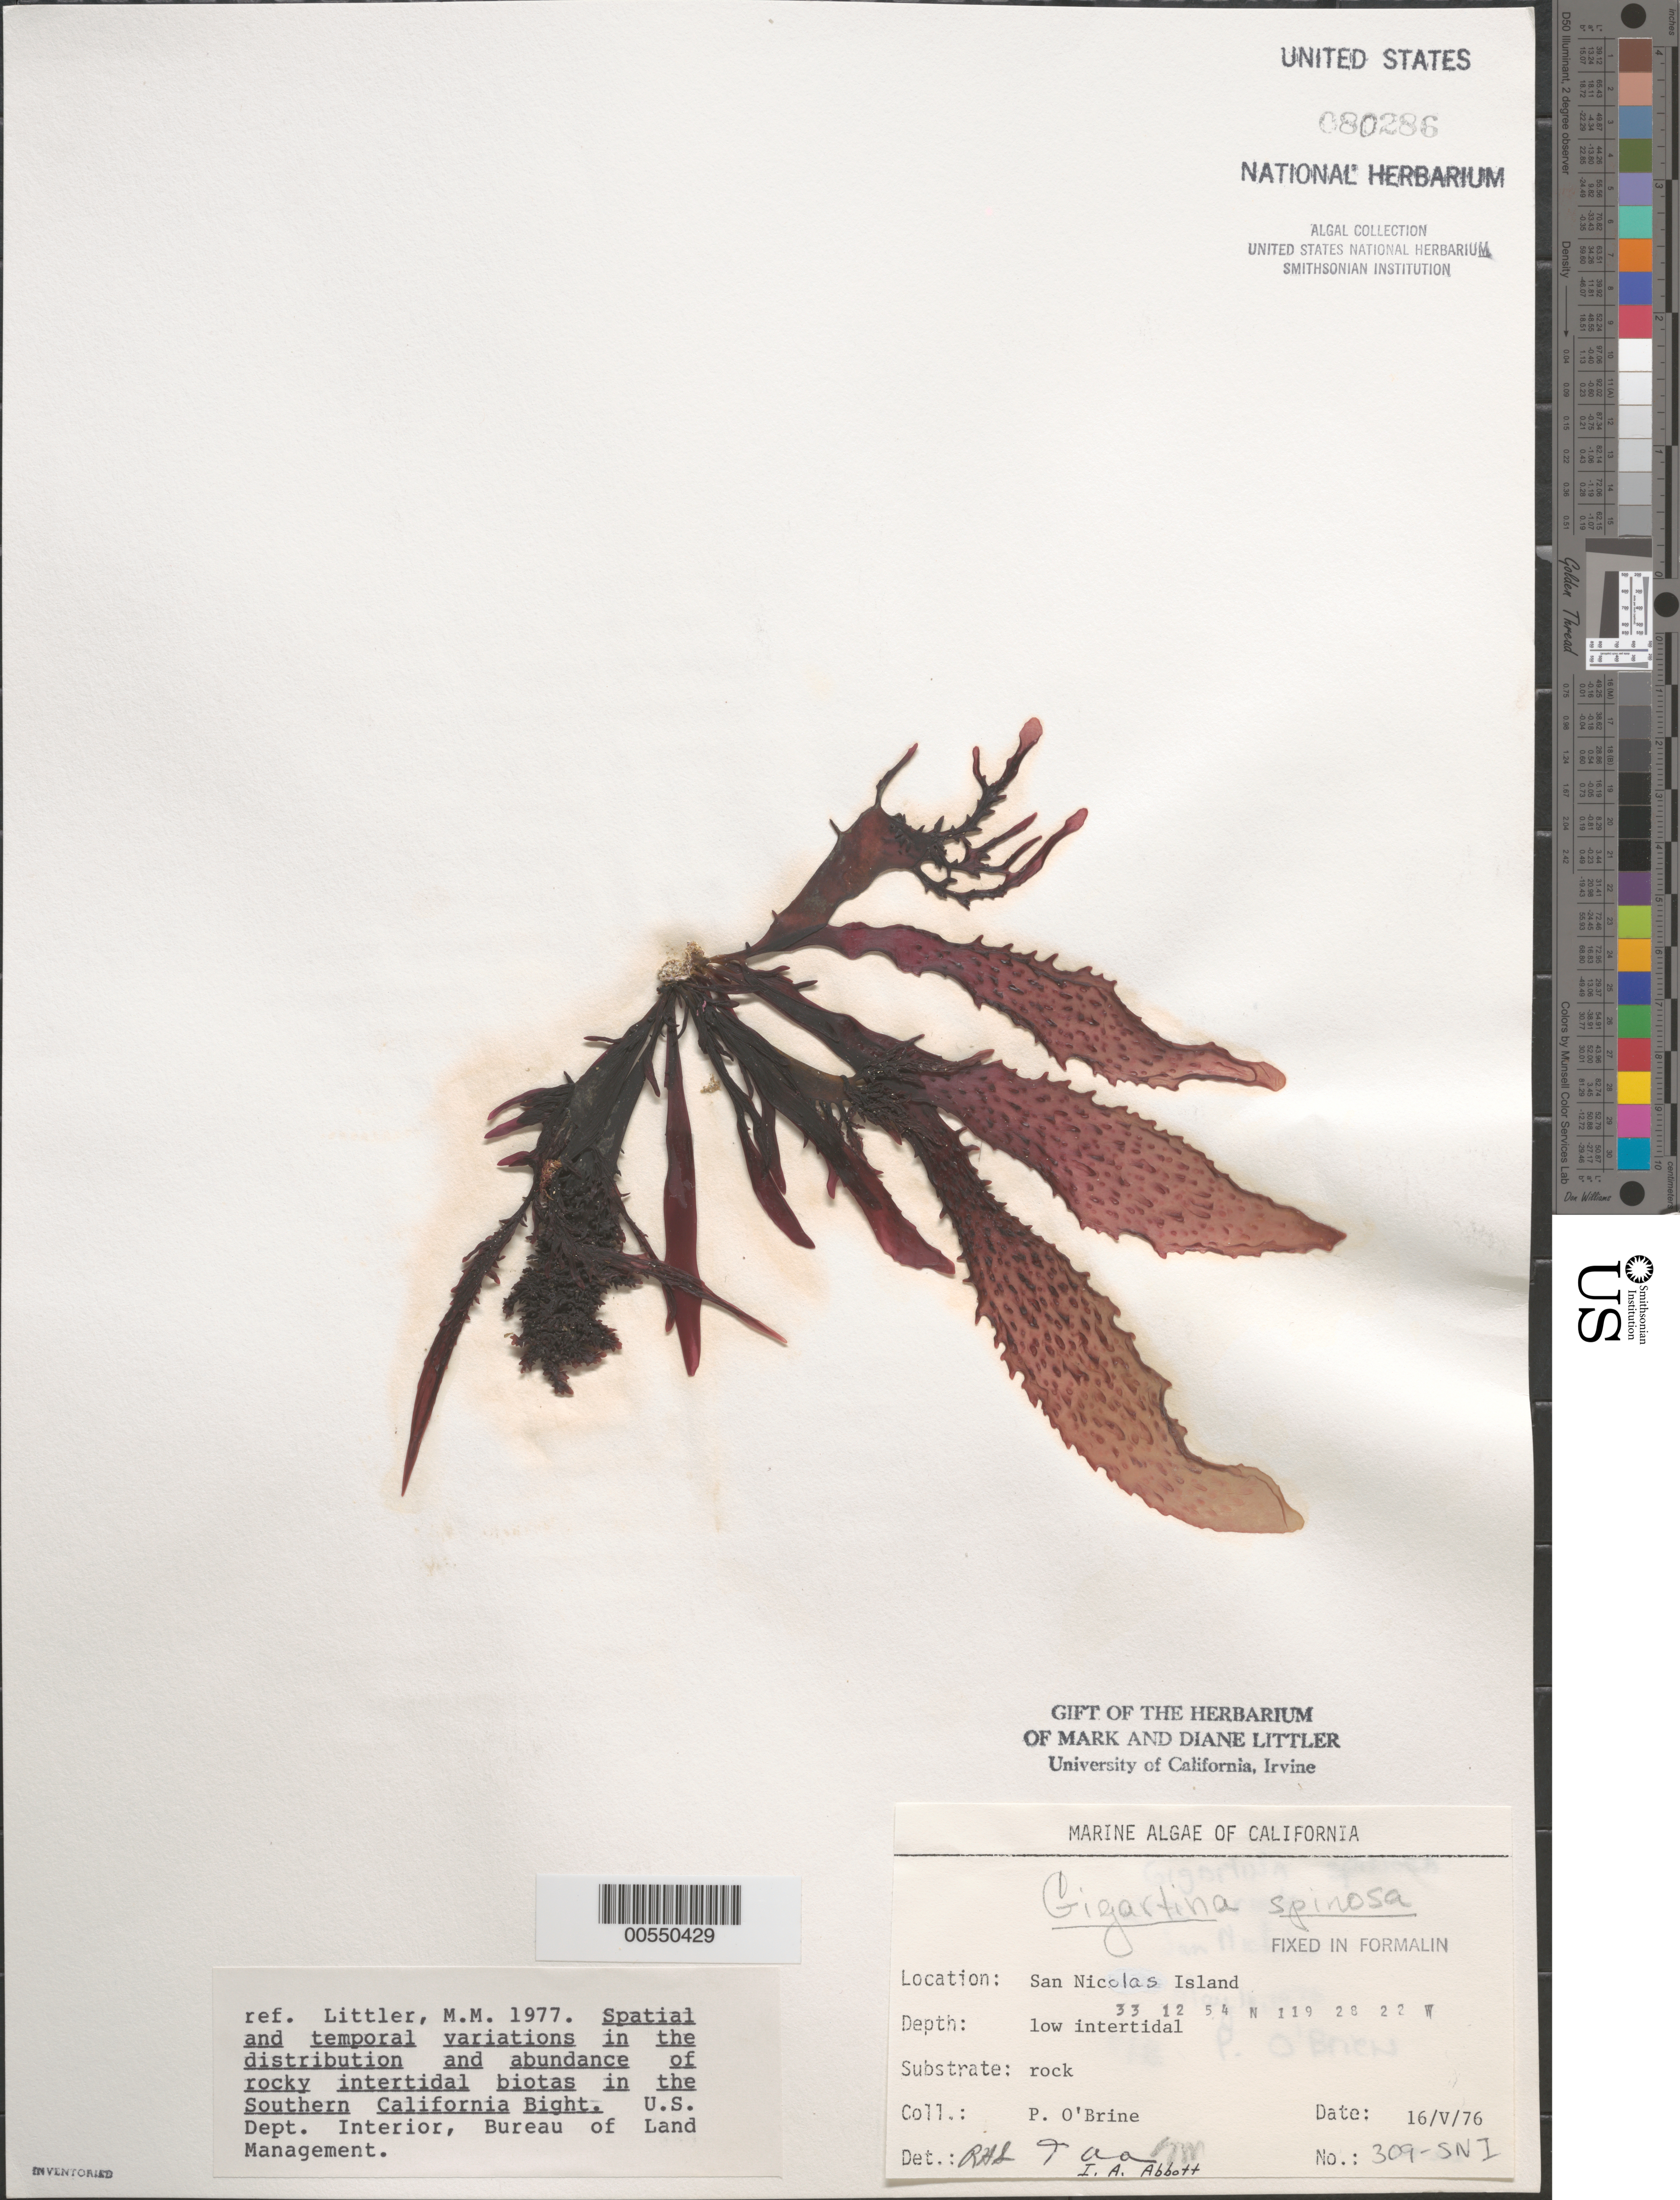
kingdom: Plantae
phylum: Rhodophyta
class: Florideophyceae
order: Gigartinales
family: Gigartinaceae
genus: Chondracanthus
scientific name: Chondracanthus spinosus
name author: (Kütz.) Guiry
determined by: Algae name updating Project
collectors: P. O'Brien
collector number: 309-SNI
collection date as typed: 16 May 1976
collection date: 1976-05-16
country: United States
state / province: California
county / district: Ventura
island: San Nicolas Island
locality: Dutch Harbor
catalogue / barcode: US 80286